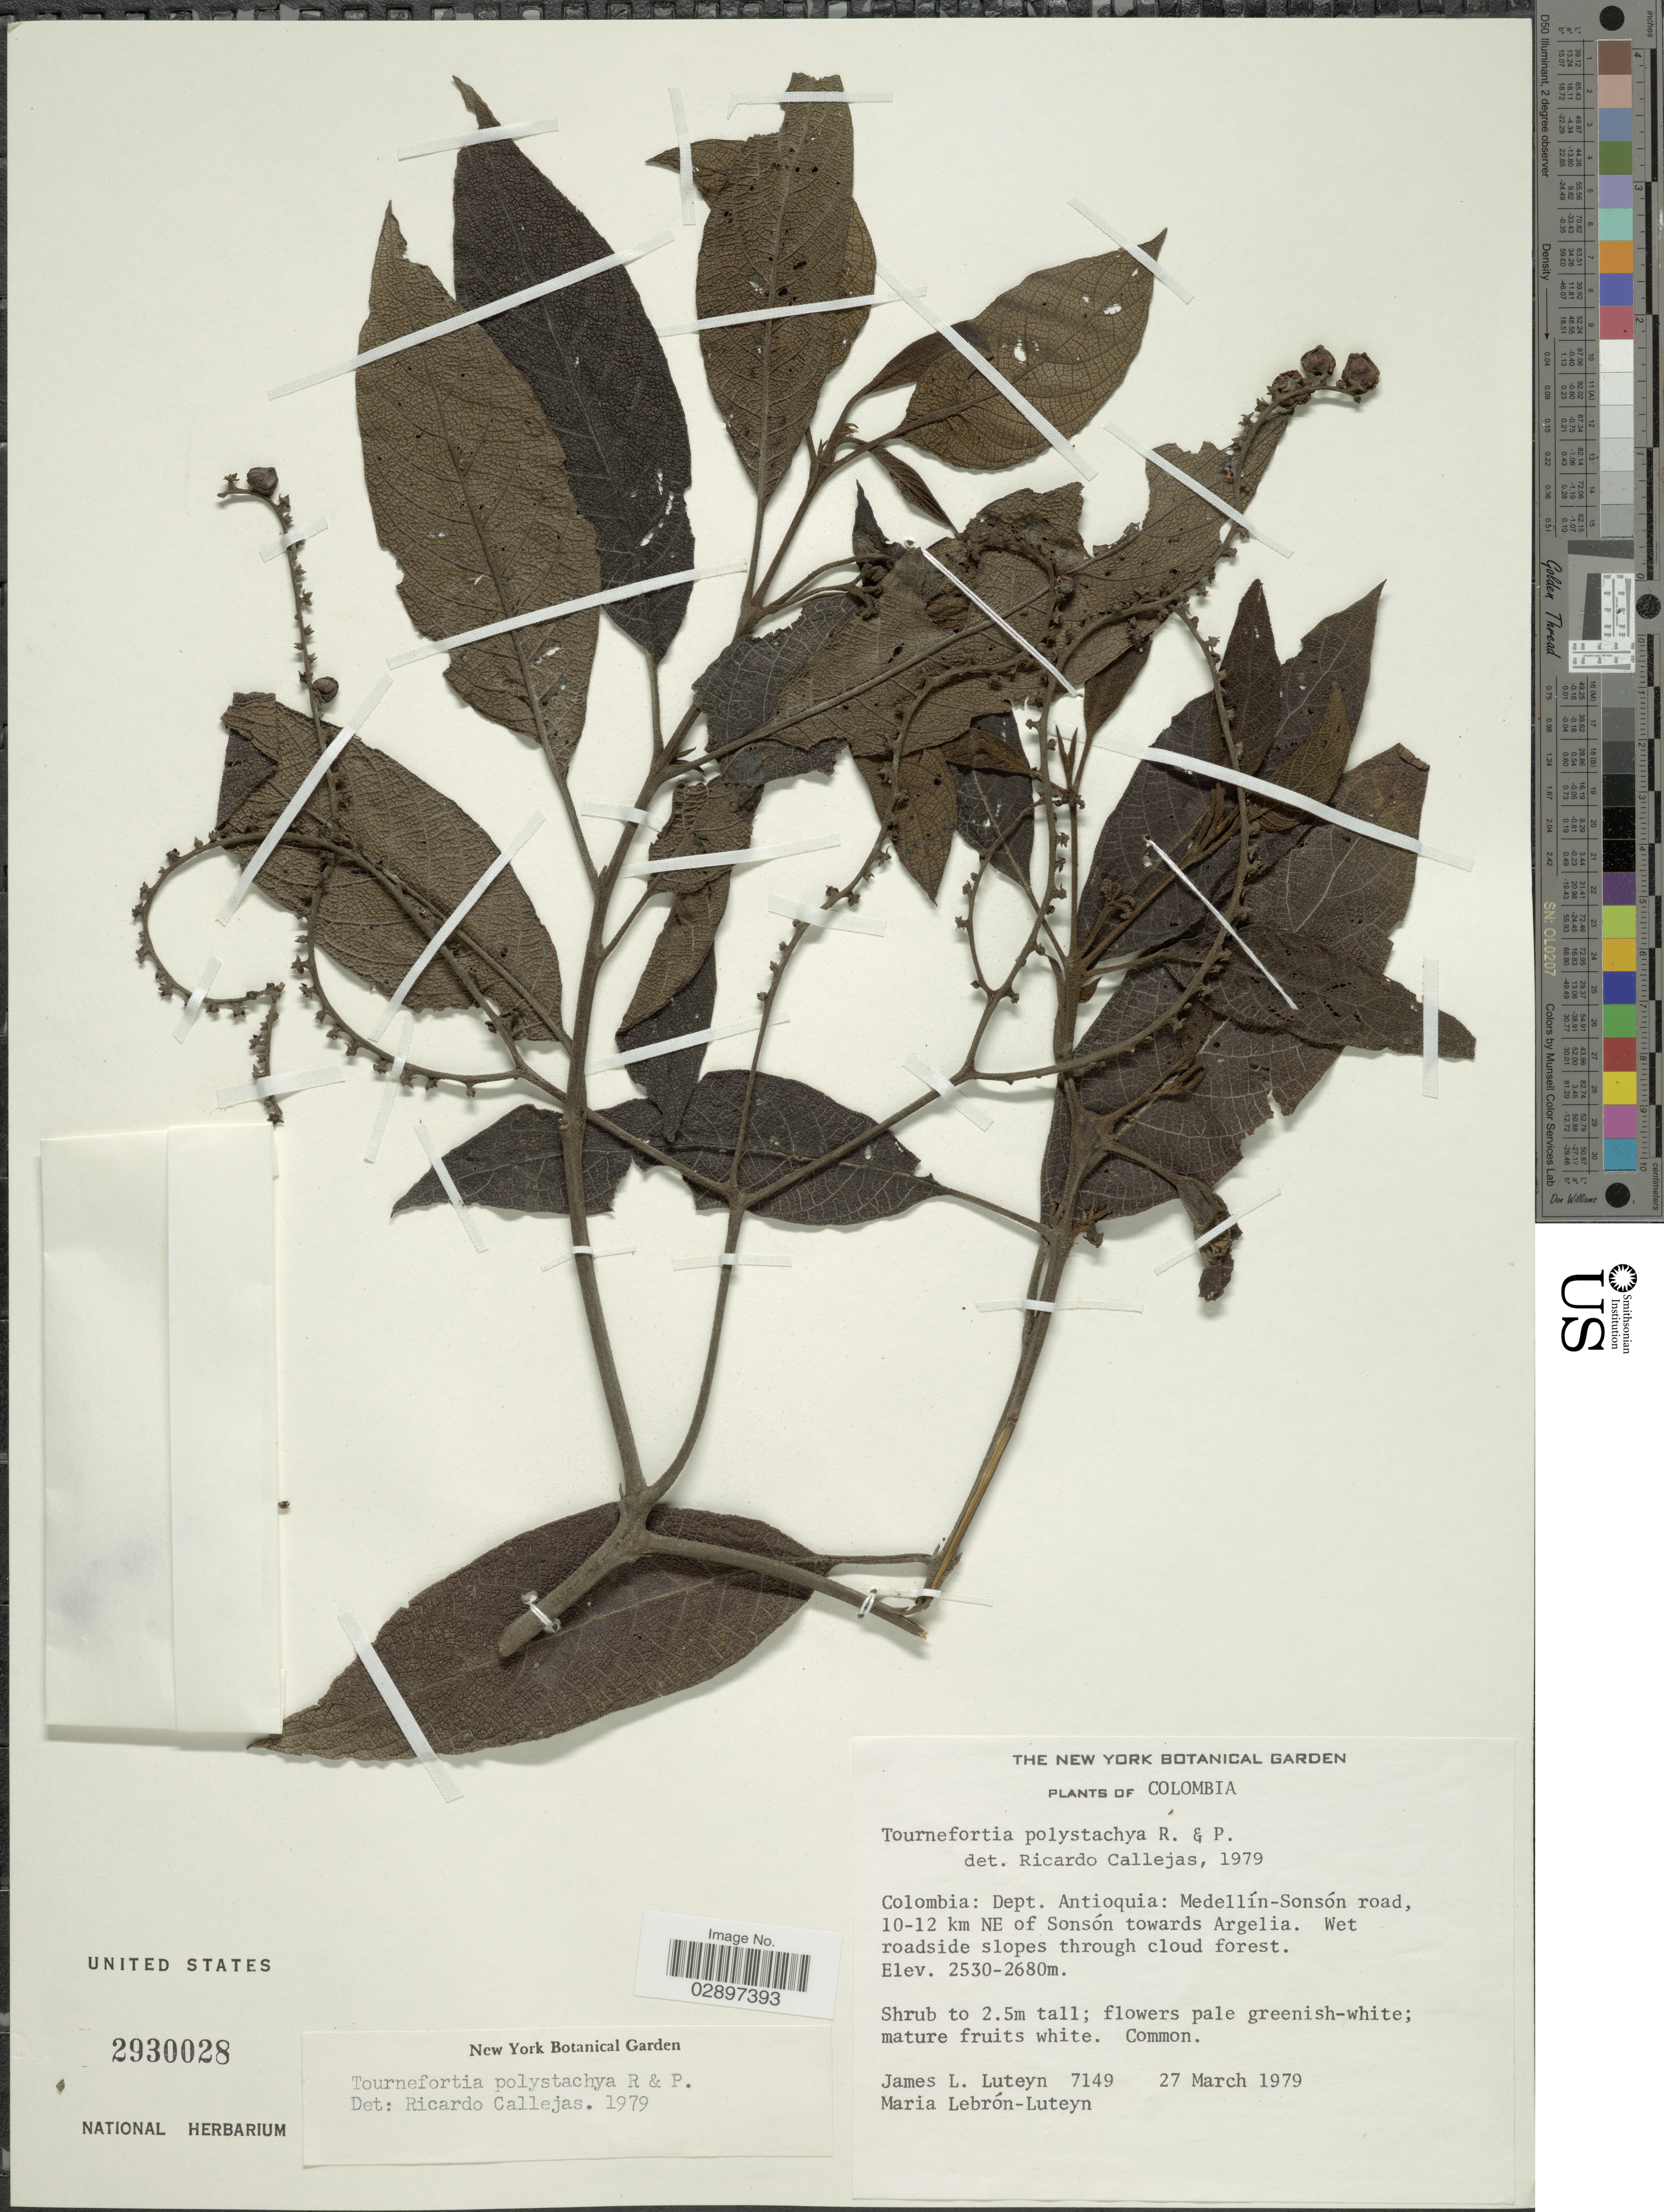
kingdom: Plantae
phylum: Tracheophyta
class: Magnoliopsida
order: Boraginales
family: Heliotropiaceae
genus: Tournefortia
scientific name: Tournefortia polystachya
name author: Ruiz & Pav.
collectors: J. L. Luteyn & M. L. Lebrón-Luteyn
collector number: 7149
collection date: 1979-03-27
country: Colombia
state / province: Antioquia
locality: Colombia: Dept. Antioquia: Medellín-Sonsón road, 10-12 km NE of Sonsón towards Argelia.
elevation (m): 2530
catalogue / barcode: US 2930028